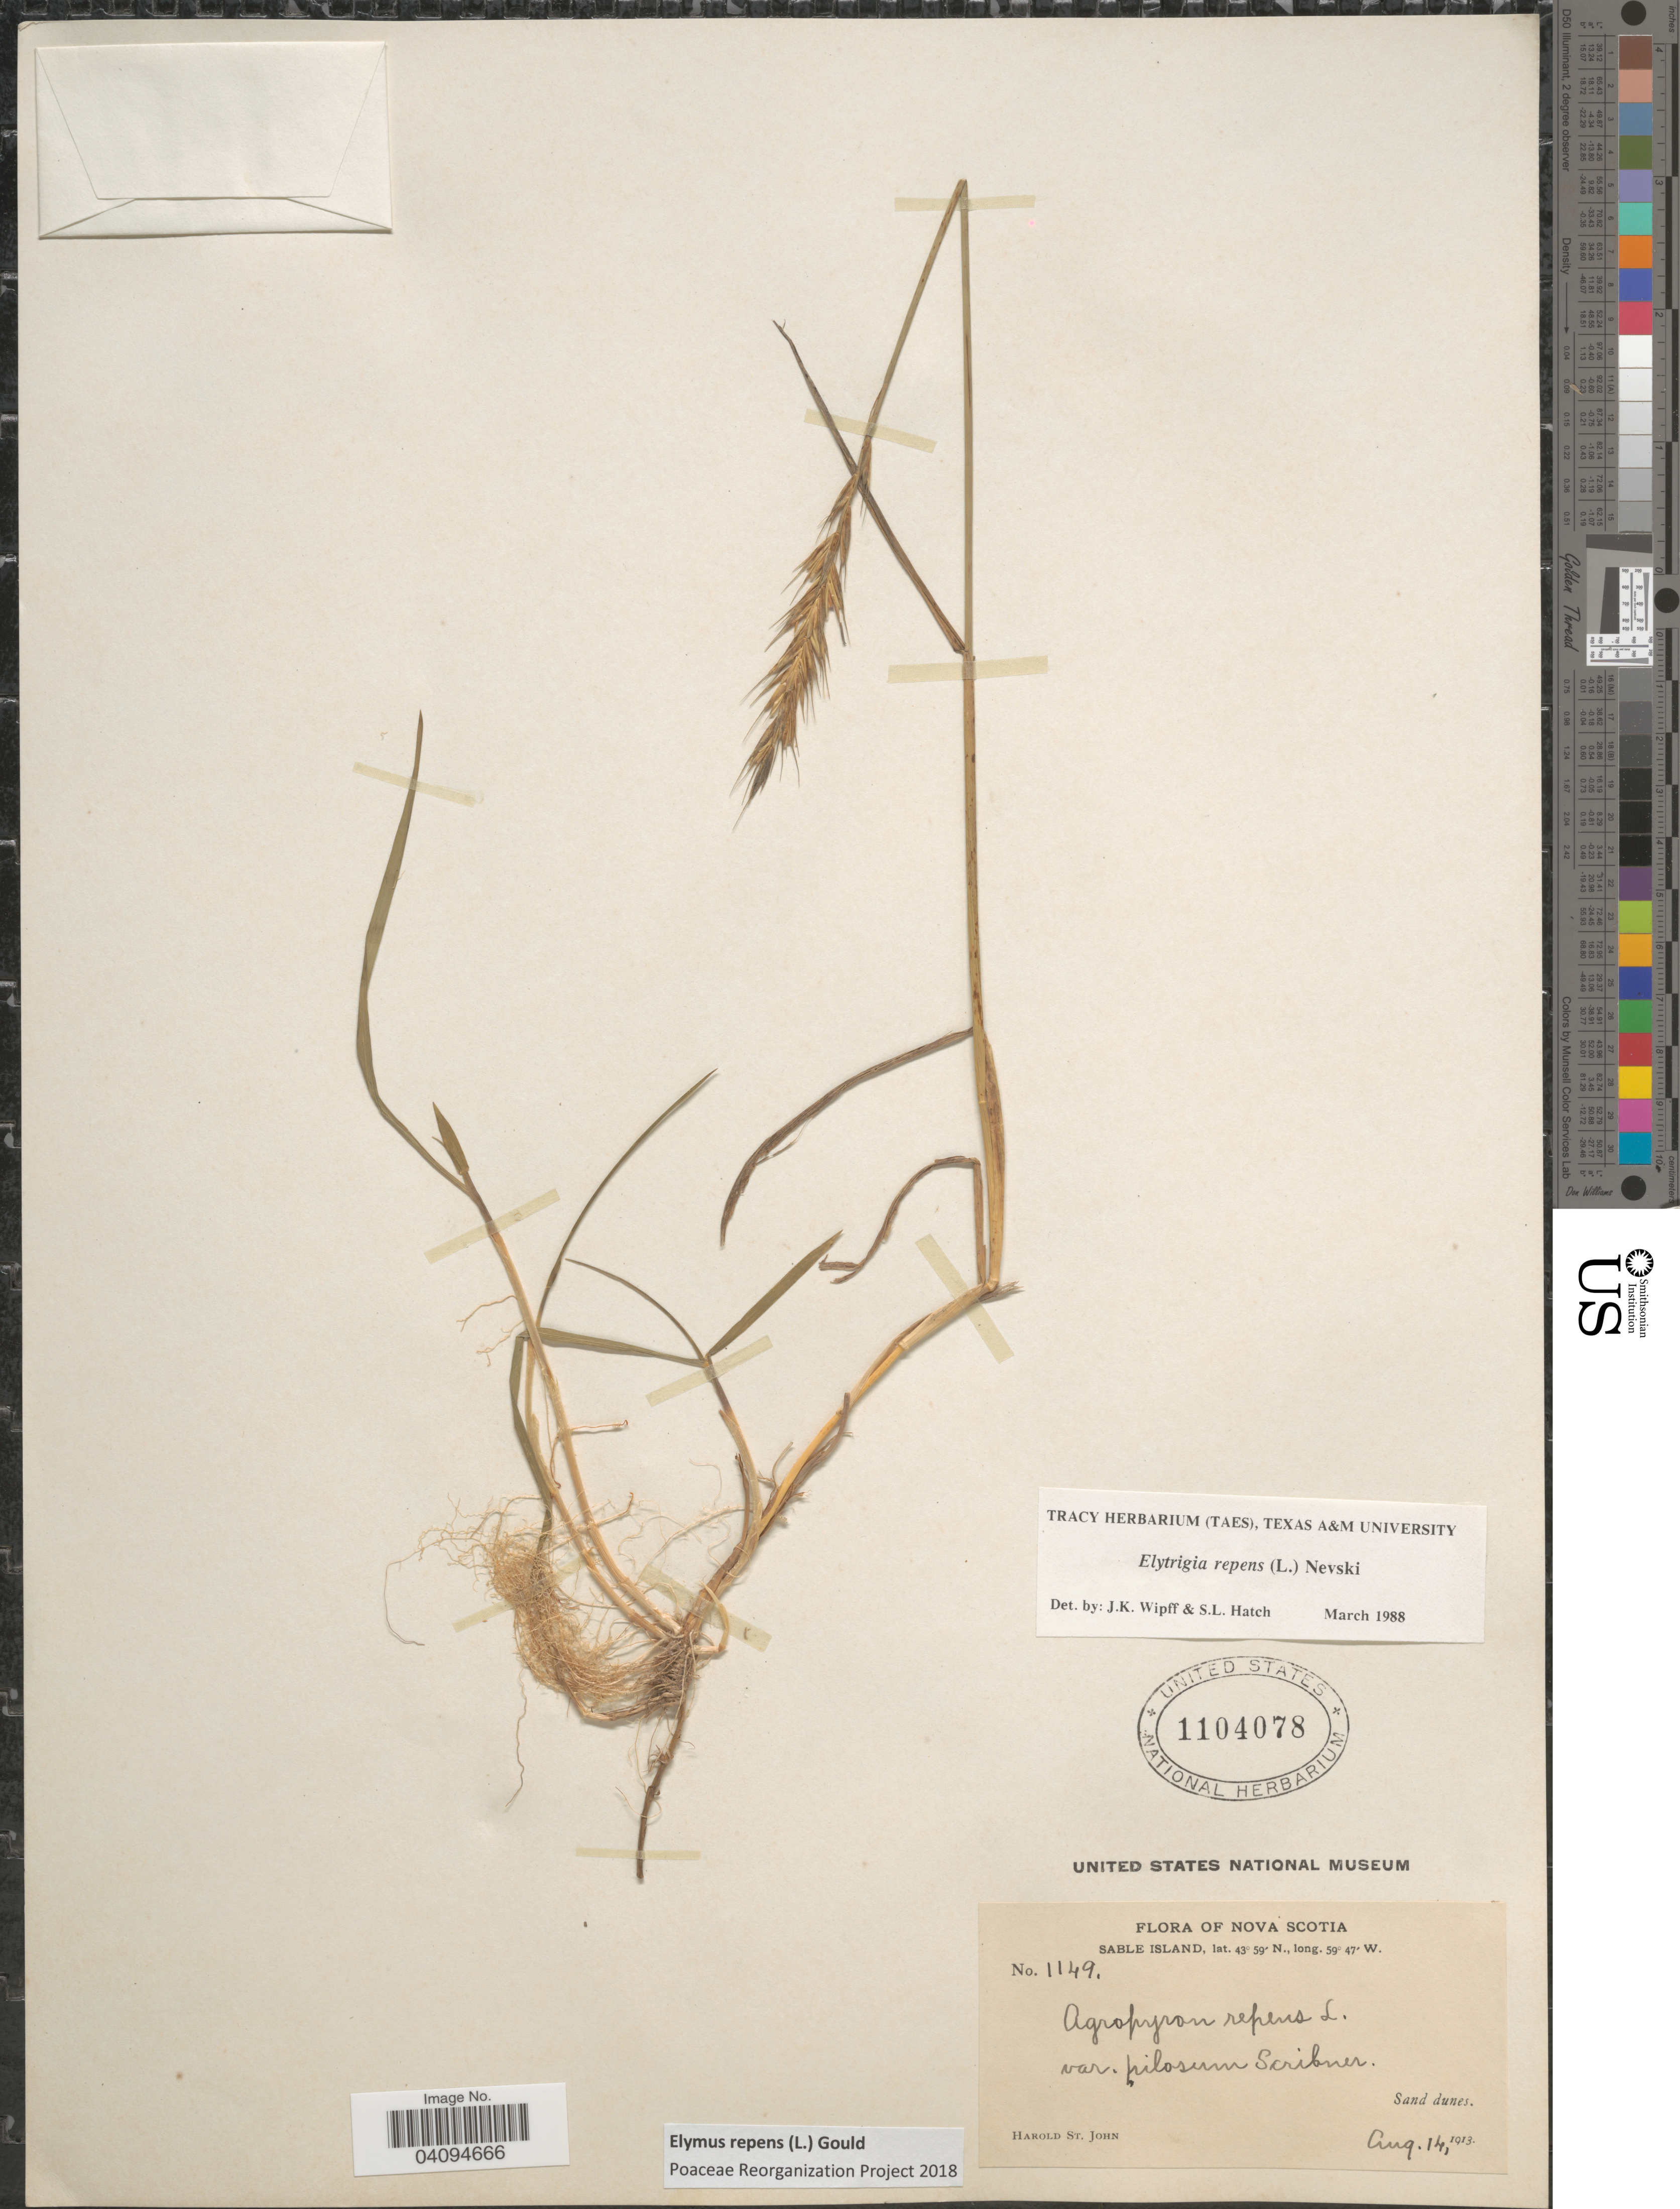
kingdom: Plantae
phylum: Tracheophyta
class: Liliopsida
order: Poales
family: Poaceae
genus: Elymus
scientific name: Elymus repens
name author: (L.) Gould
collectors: H. St. John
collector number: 1149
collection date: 1913-08-14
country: Canada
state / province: Nova Scotia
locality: Sable Island. Sand dunes.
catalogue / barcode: US 1104078